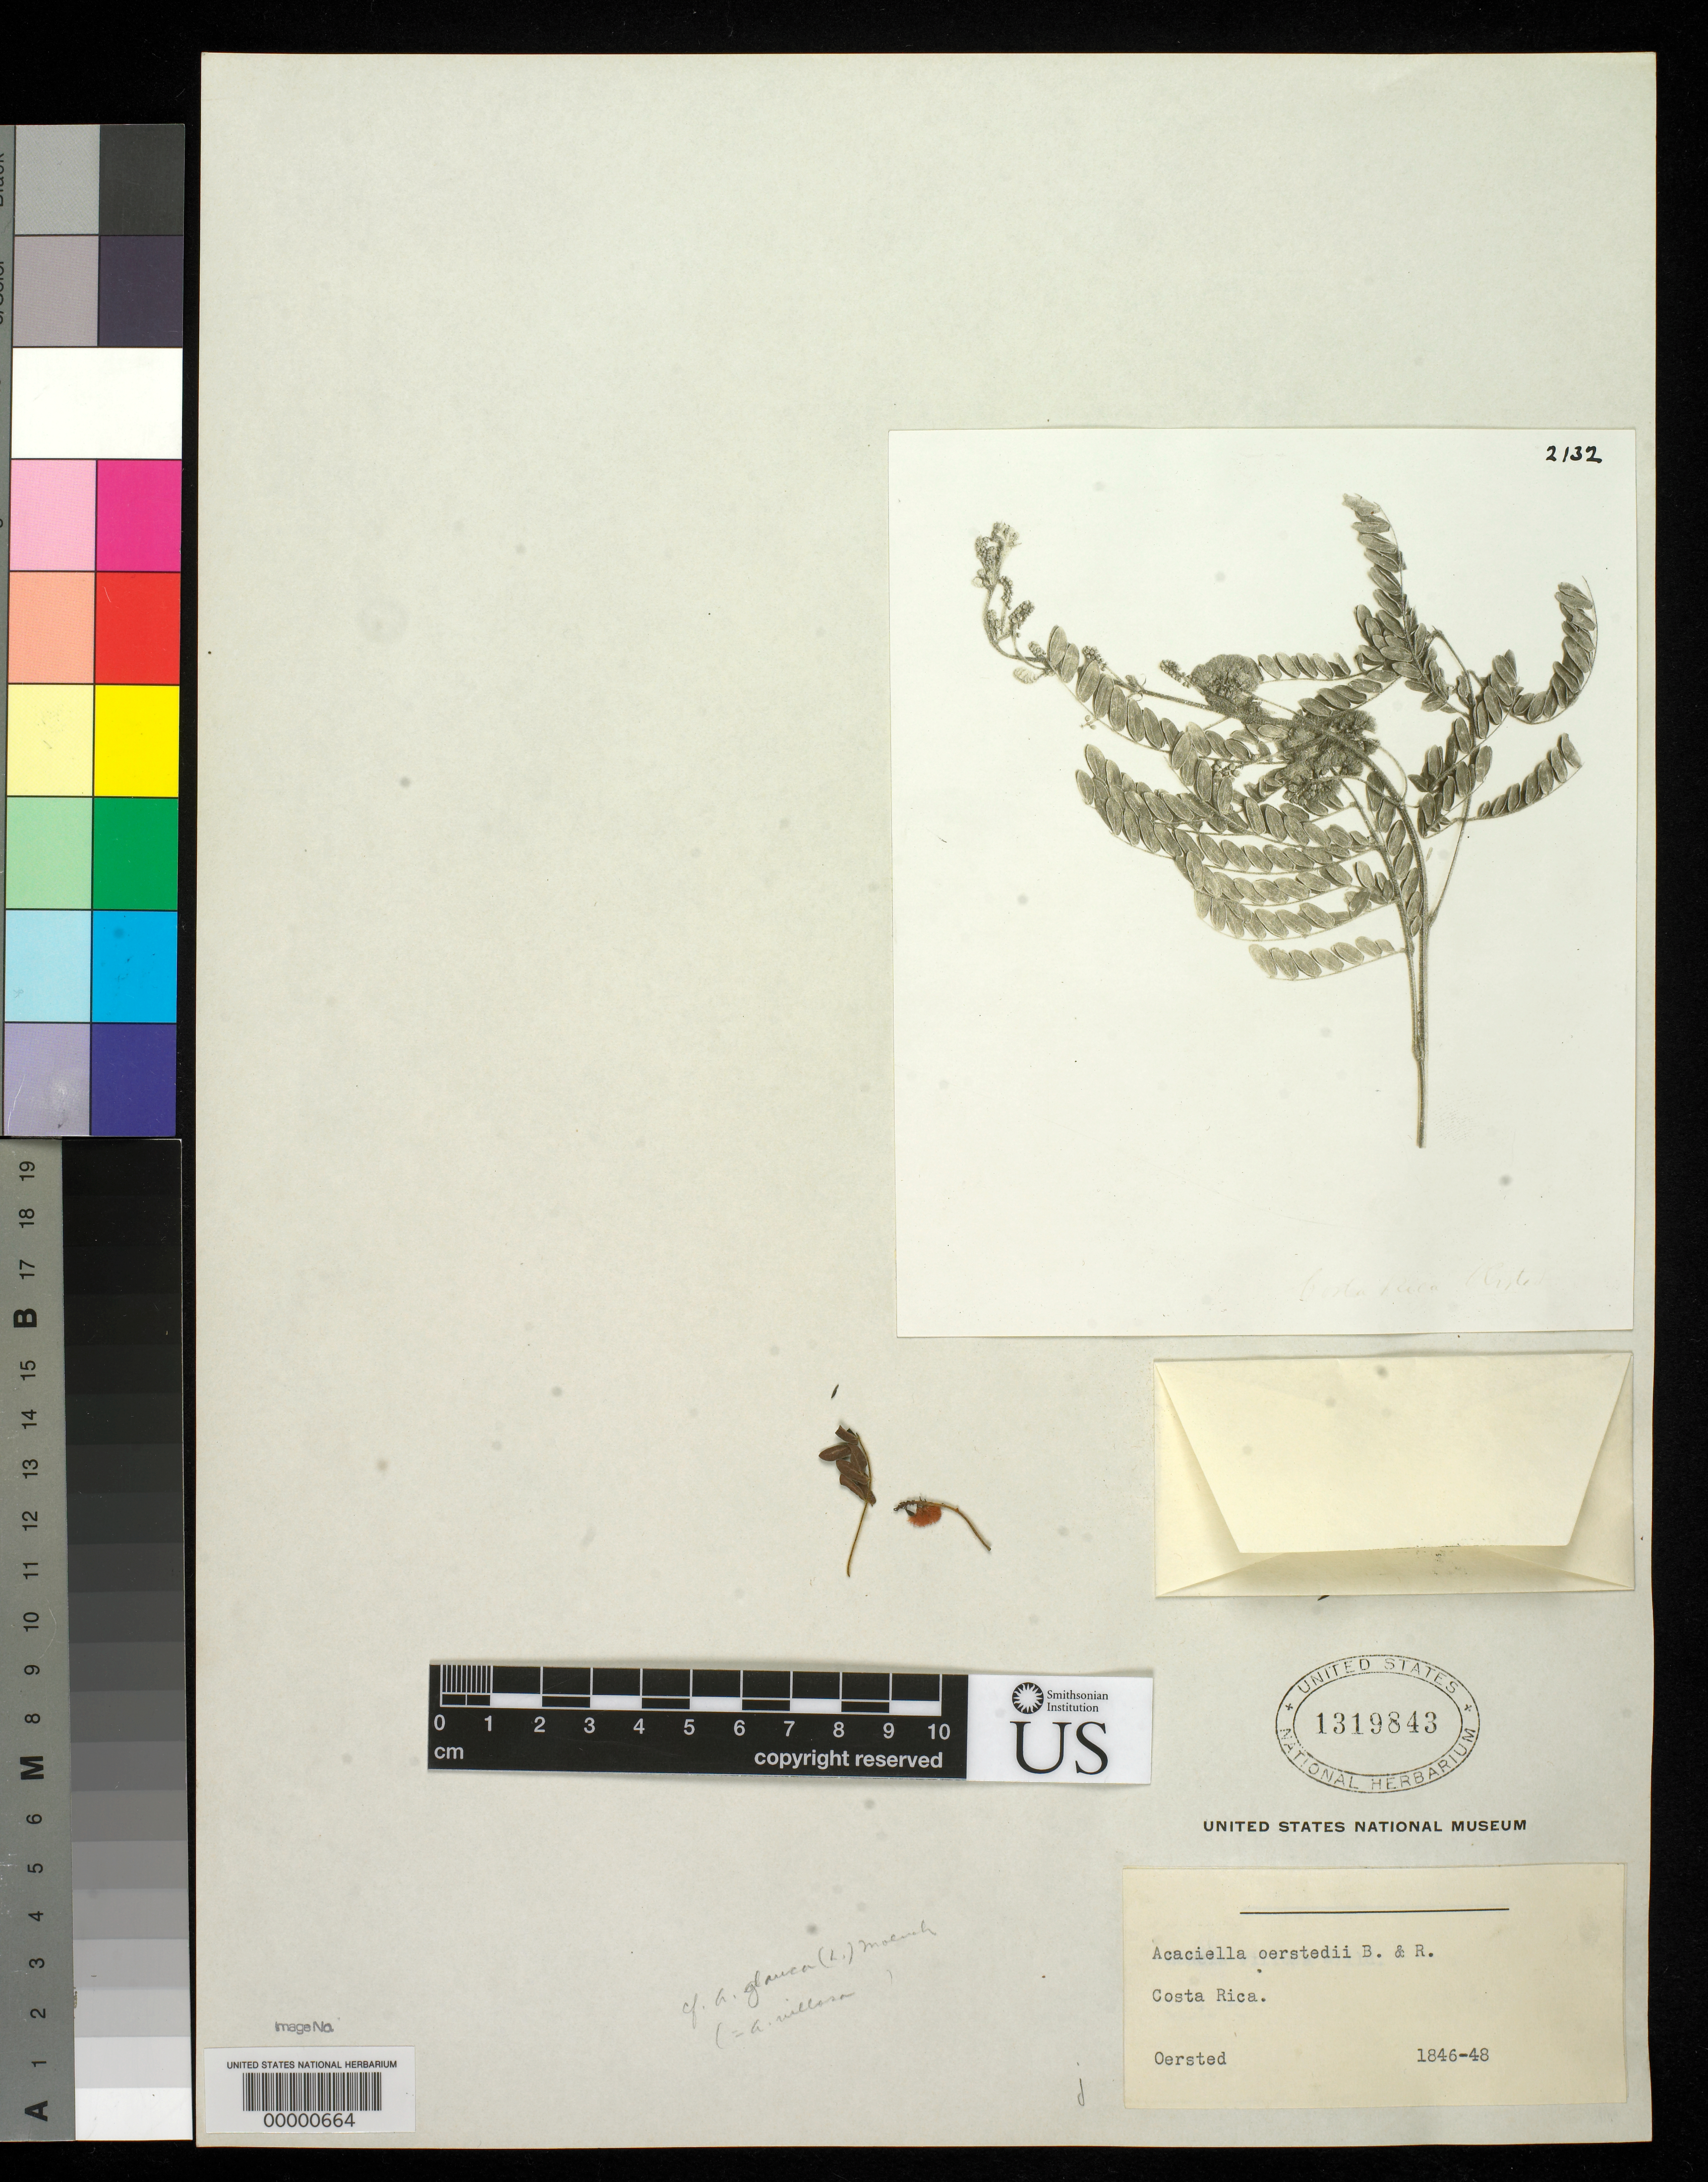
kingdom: Plantae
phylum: Tracheophyta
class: Magnoliopsida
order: Fabales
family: Fabaceae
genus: Acaciella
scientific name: Acaciella oerstedii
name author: Britton & Rose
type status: Type Fragment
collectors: A. S. Oersted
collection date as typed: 1846 to -- --- 1848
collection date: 1846/1848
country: Costa Rica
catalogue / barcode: US 1319843